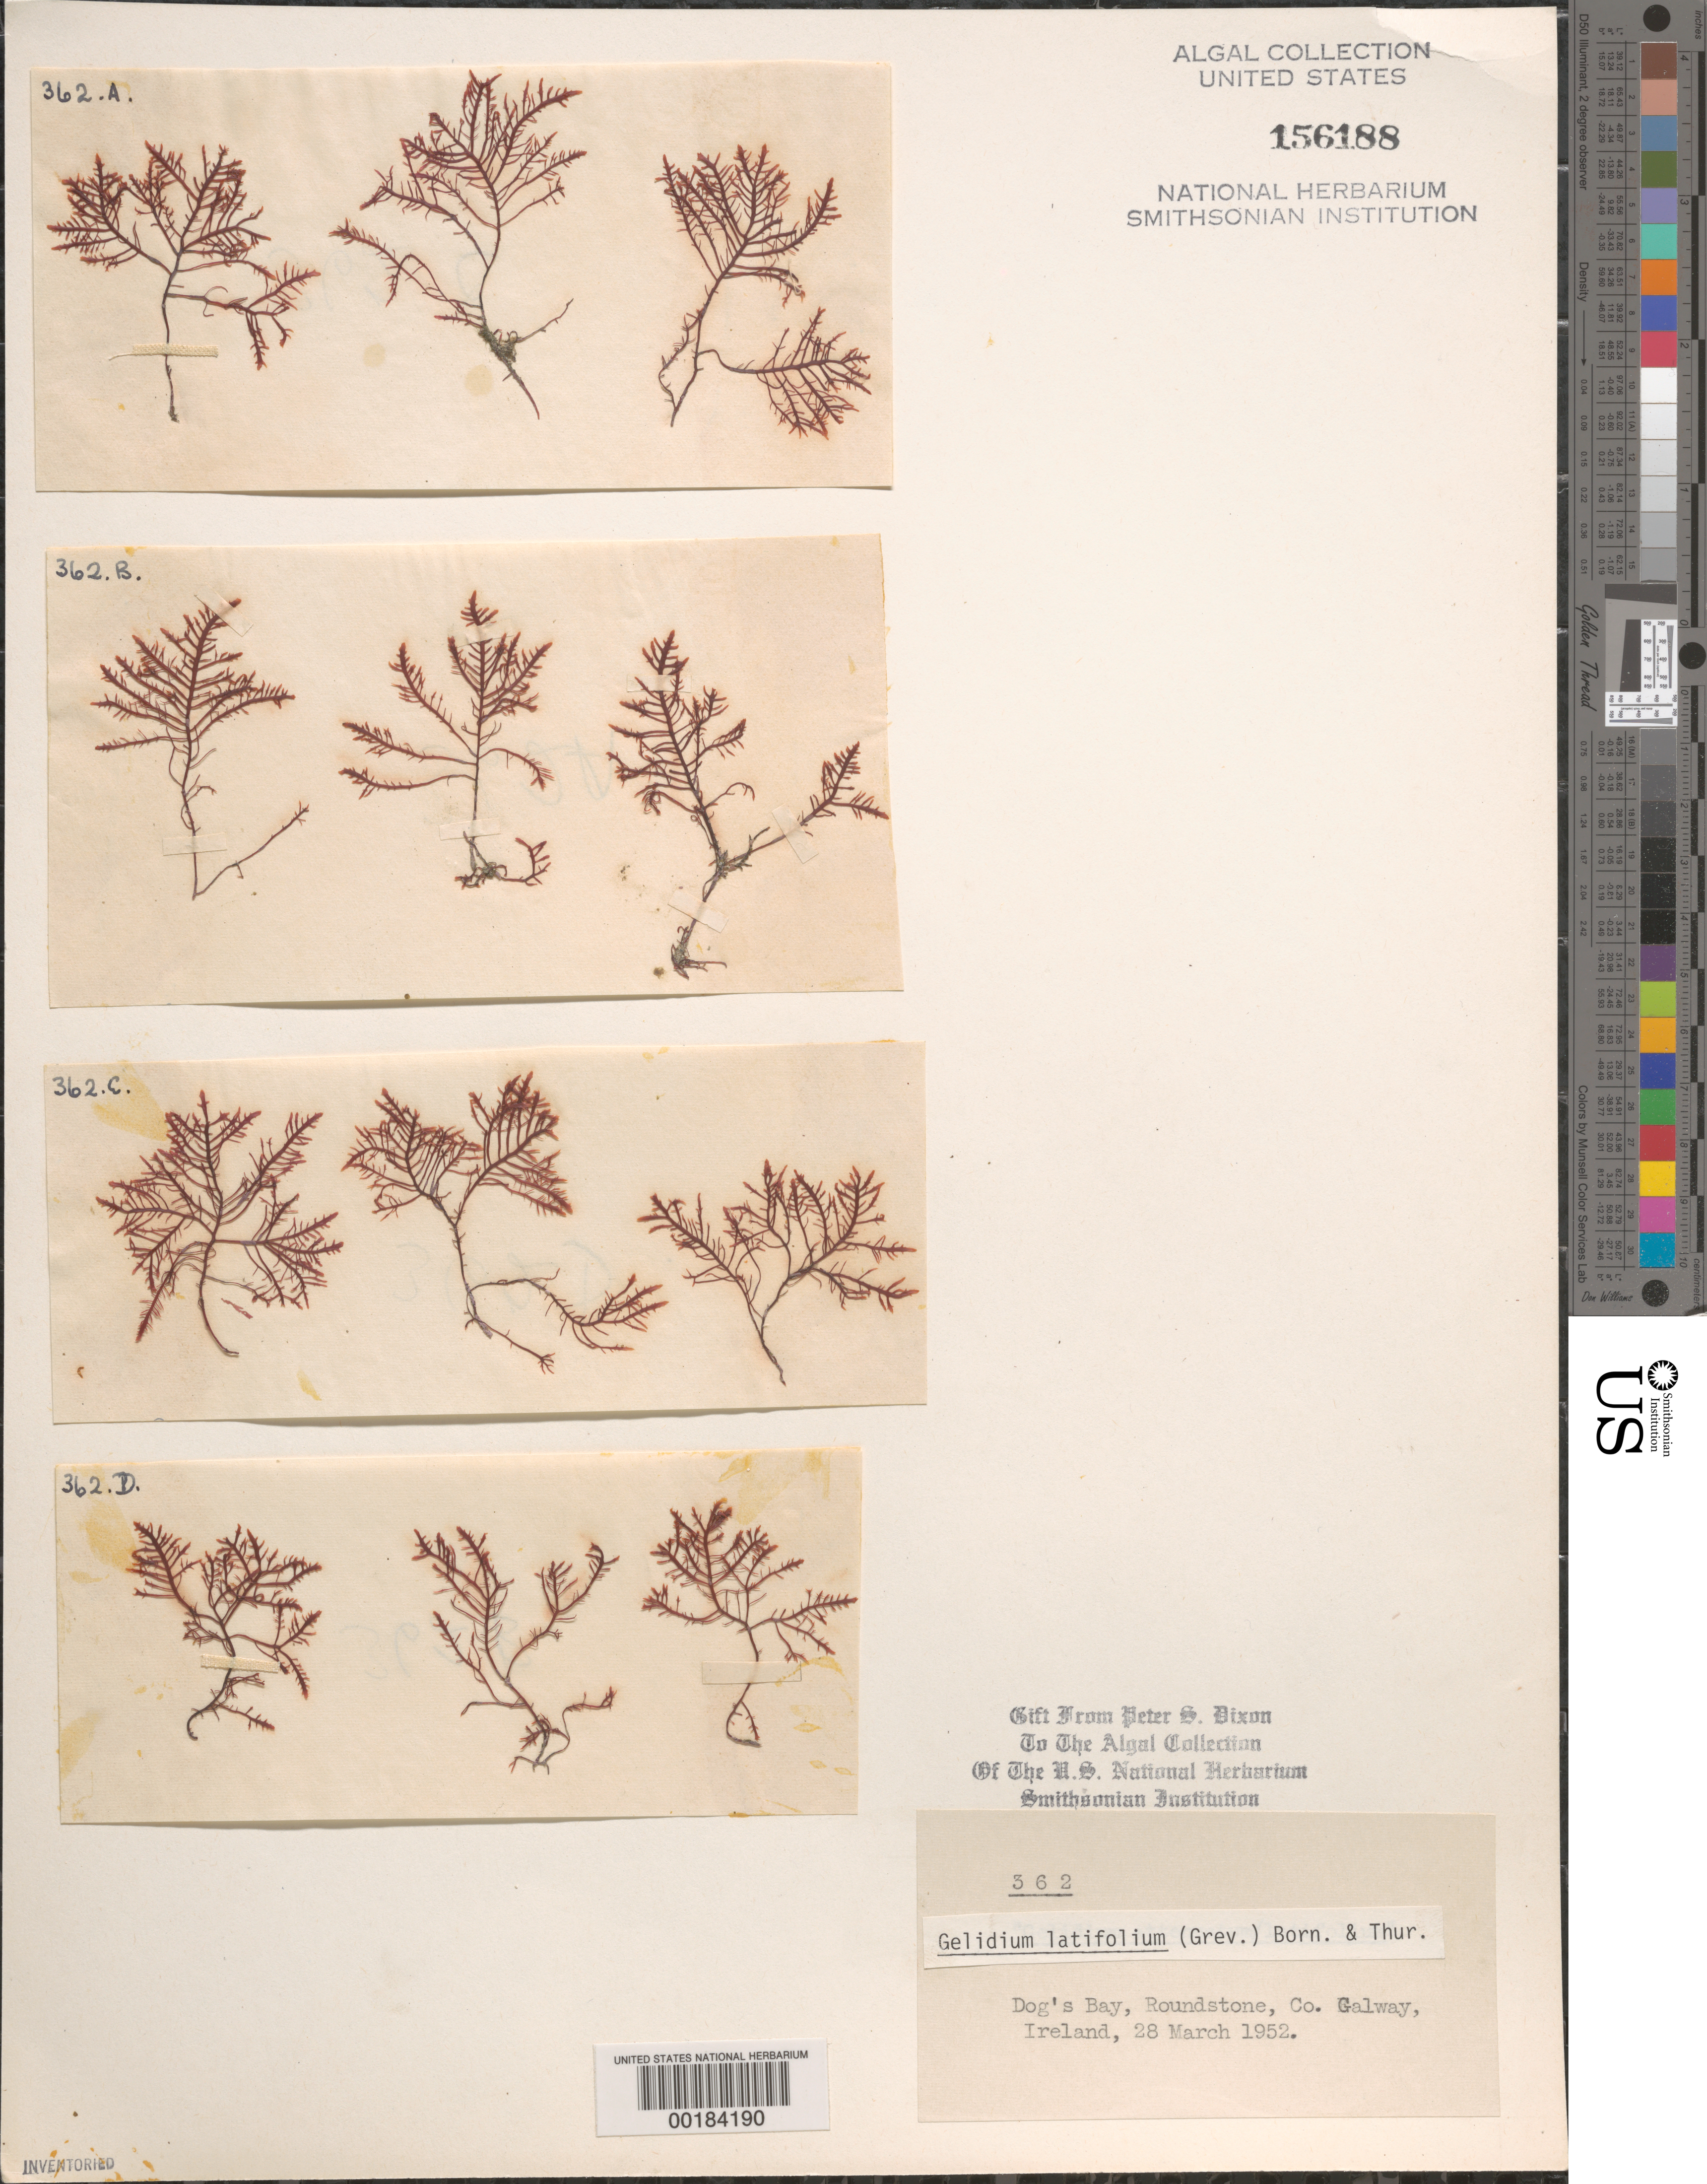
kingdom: Plantae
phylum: Rhodophyta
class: Florideophyceae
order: Gelidiales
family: Gelidiaceae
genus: Gelidium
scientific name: Gelidium spinosum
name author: (S.G. Gmel.) P.C. Silva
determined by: Algae name updating Project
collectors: P. S. Dixon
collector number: PSD 362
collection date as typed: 28 Mar 1952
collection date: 1952-03-28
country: Ireland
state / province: Connaught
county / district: Galway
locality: Dog's Bay, Roundstone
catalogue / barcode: US 156188